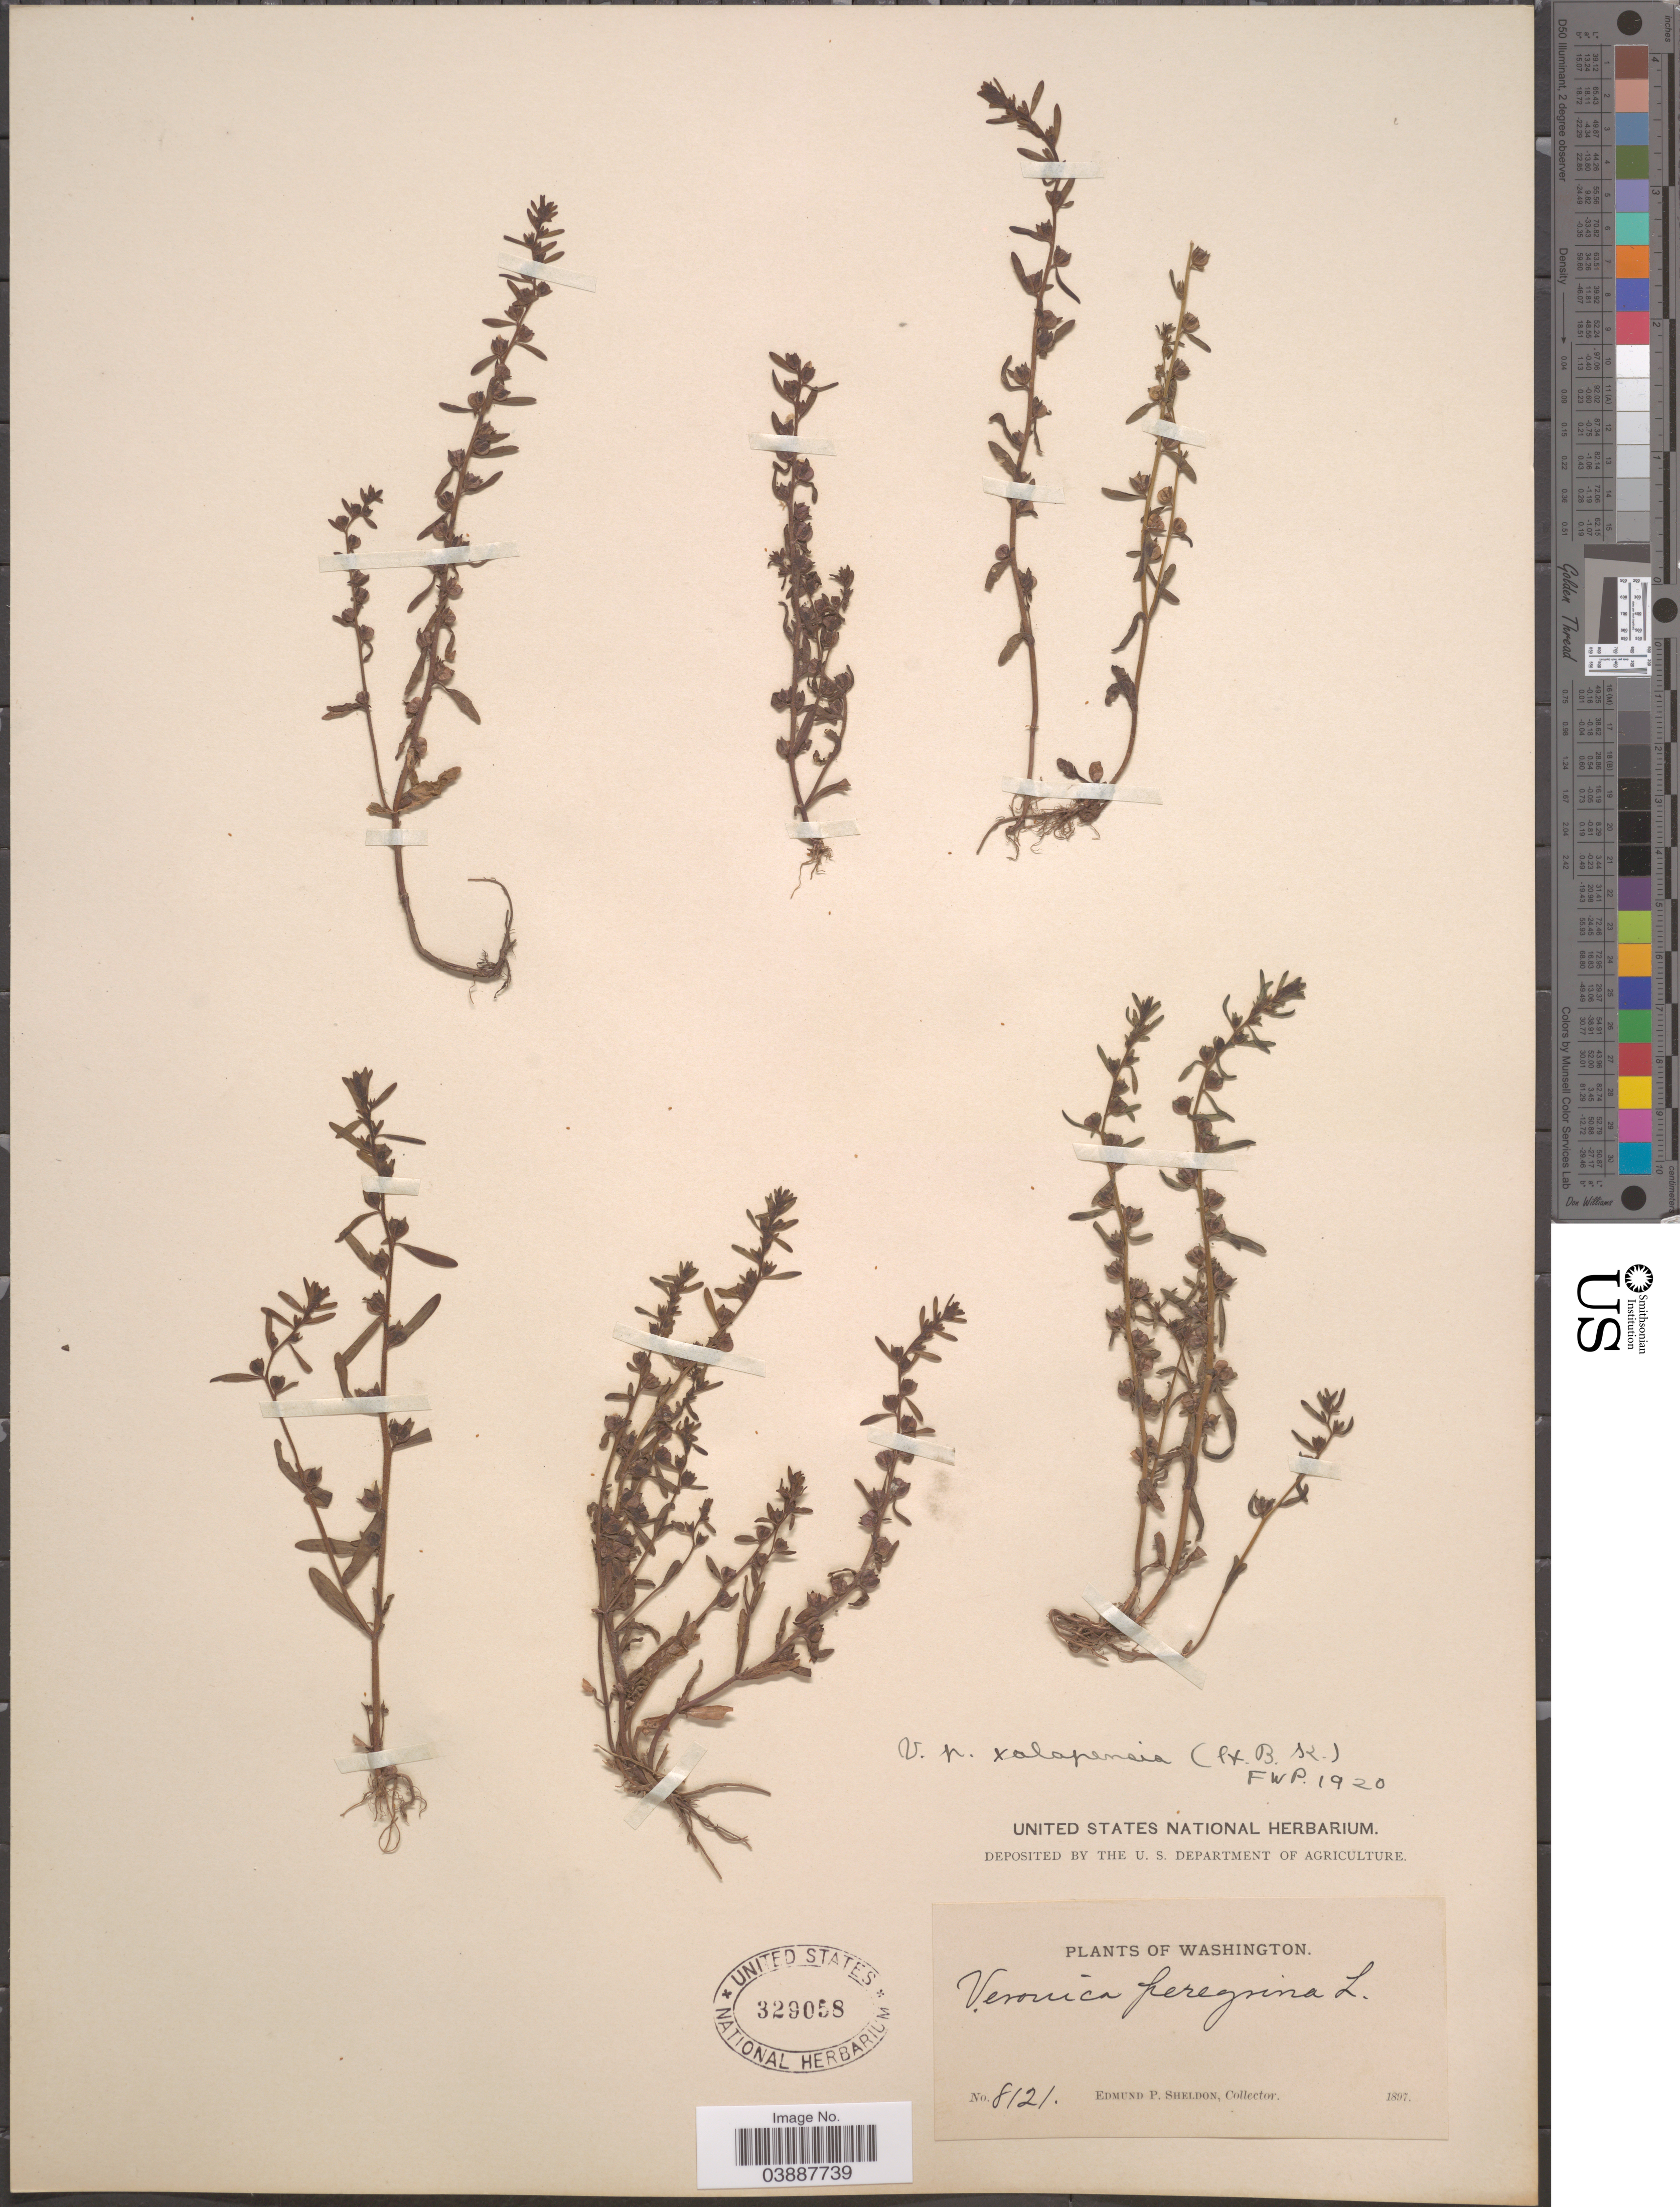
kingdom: Plantae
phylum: Tracheophyta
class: Magnoliopsida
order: Lamiales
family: Plantaginaceae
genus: Veronica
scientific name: Veronica peregrina var. xalapensis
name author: Kunth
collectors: E. P. Sheldon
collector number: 8121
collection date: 1897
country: United States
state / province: Washington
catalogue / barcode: US 329058